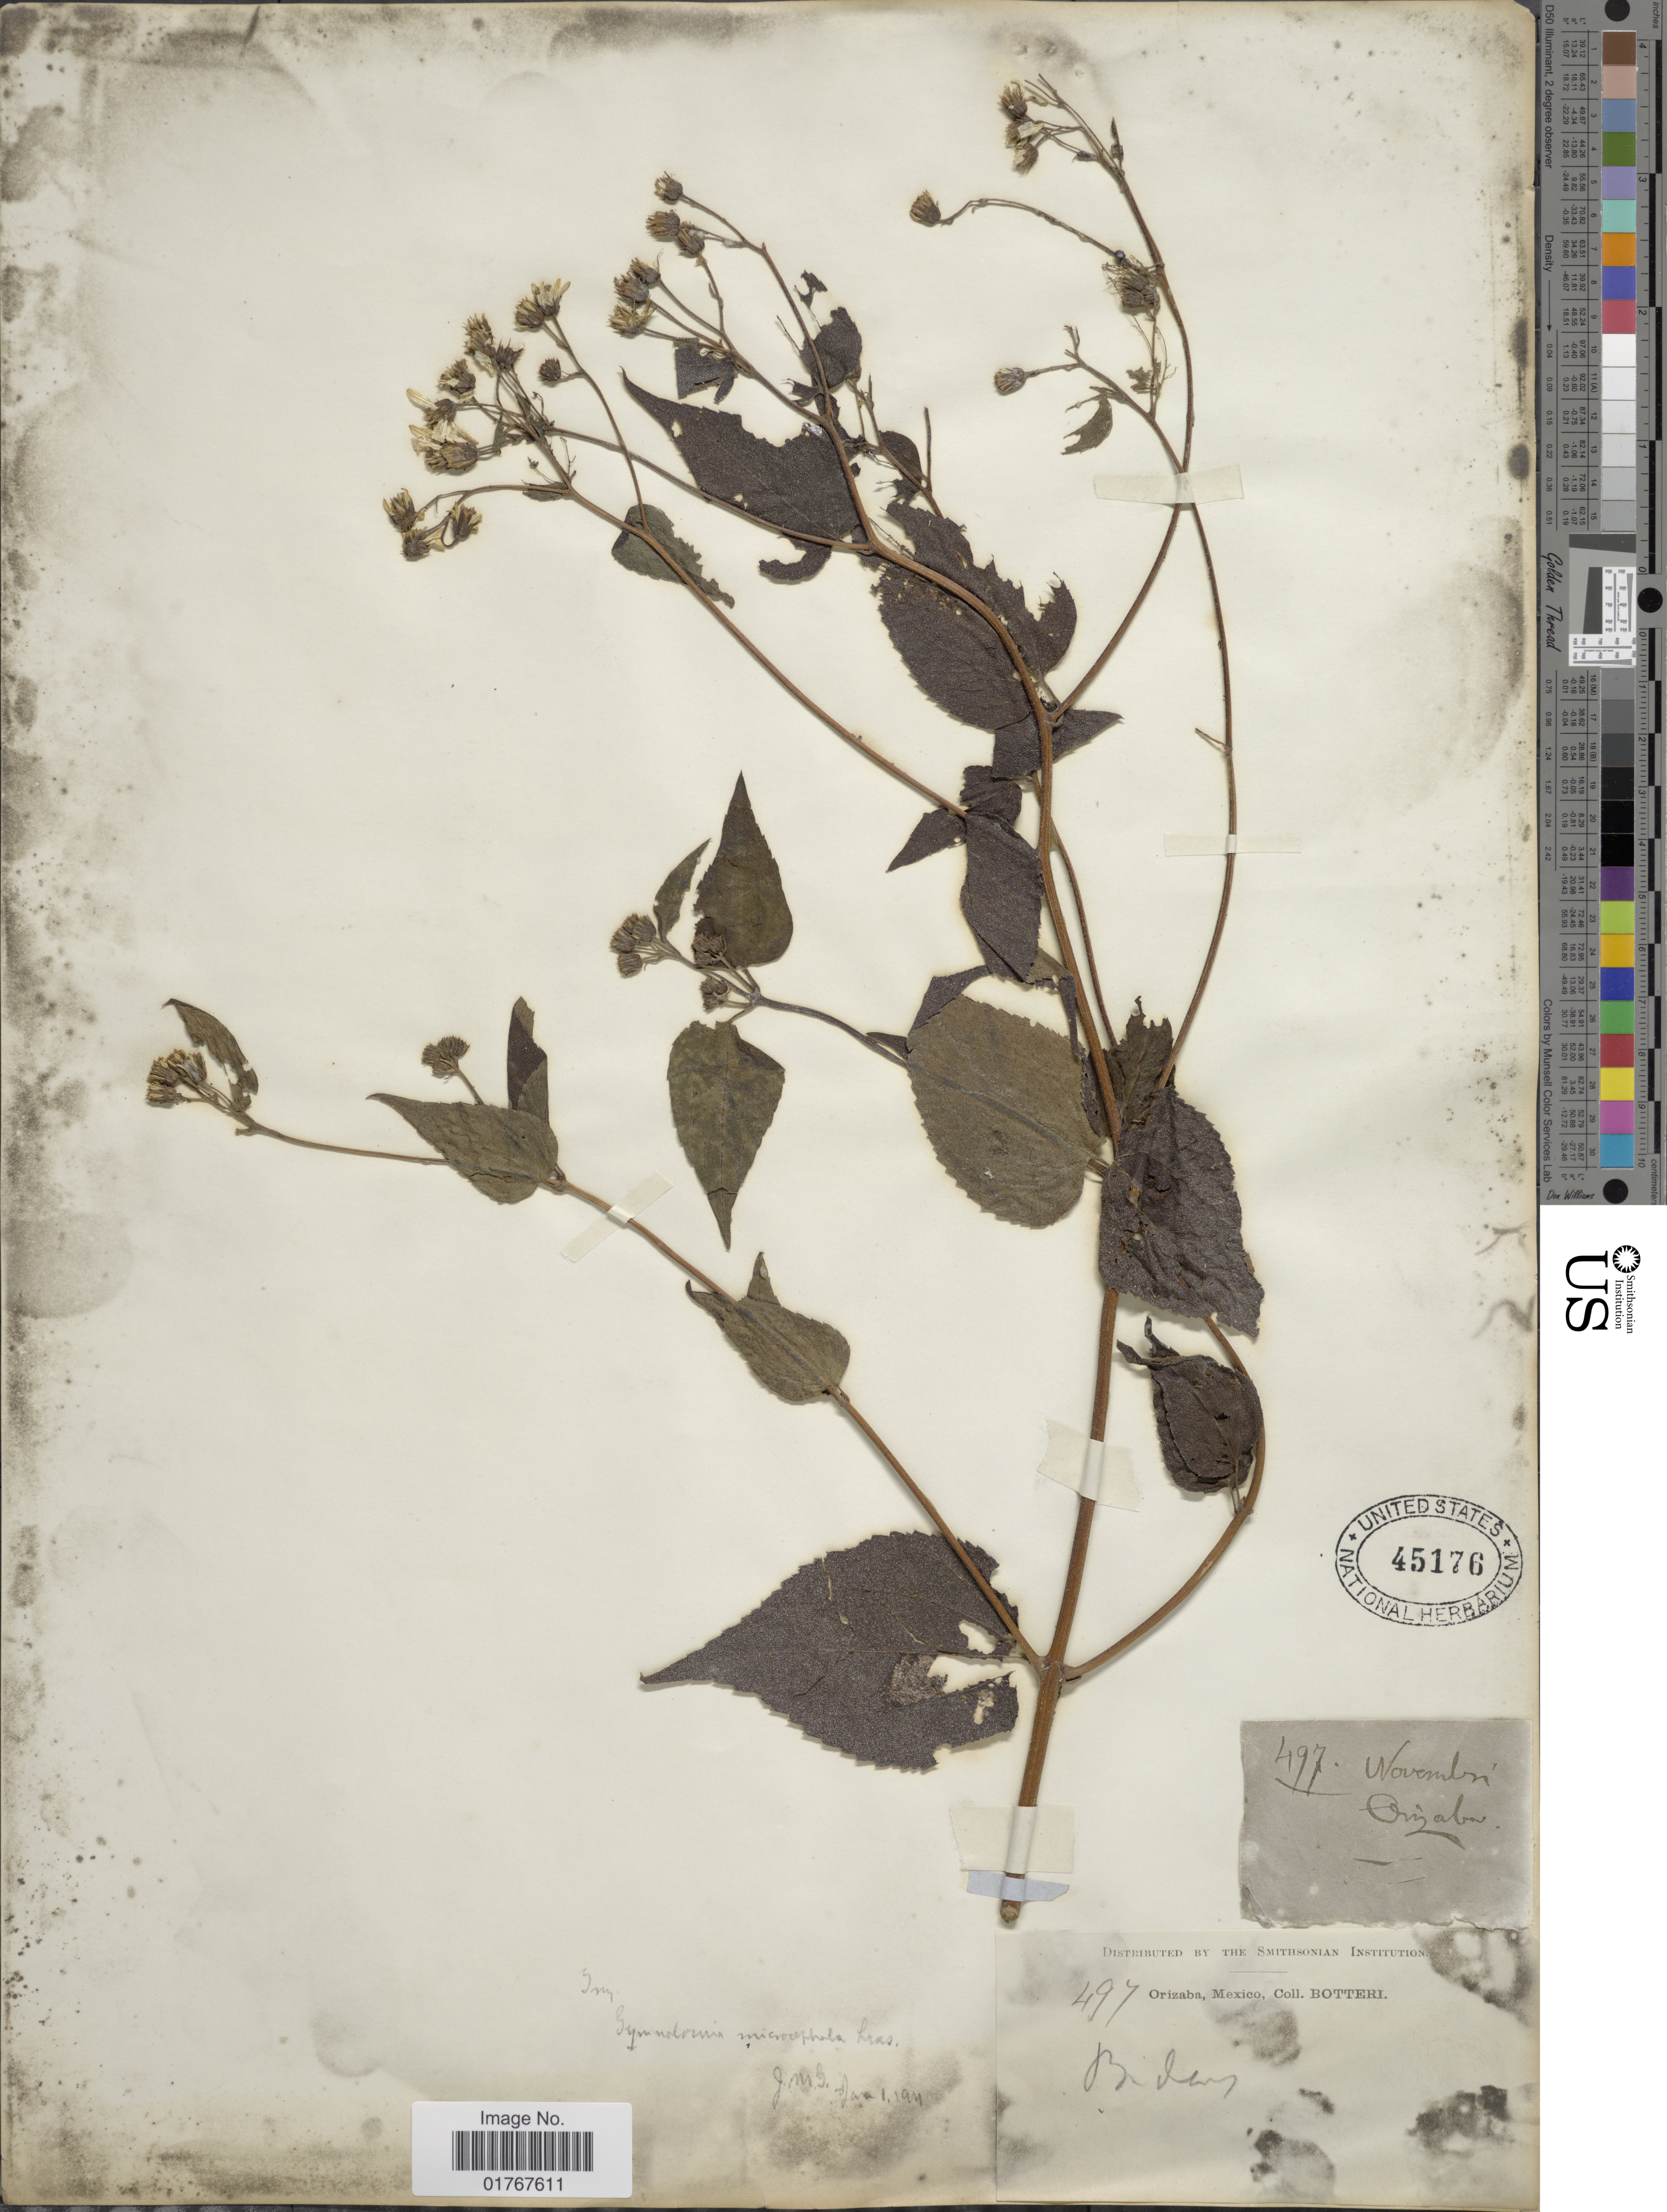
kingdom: Plantae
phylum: Tracheophyta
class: Magnoliopsida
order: Asterales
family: Asteraceae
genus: Viguiera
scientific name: Viguiera cordata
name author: (Hook. & Arn.) D'Arcy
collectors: -. Botteri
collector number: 497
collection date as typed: Transcribed d/m/y: 1/1/94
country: Mexico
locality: Orizaba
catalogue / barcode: US 45176